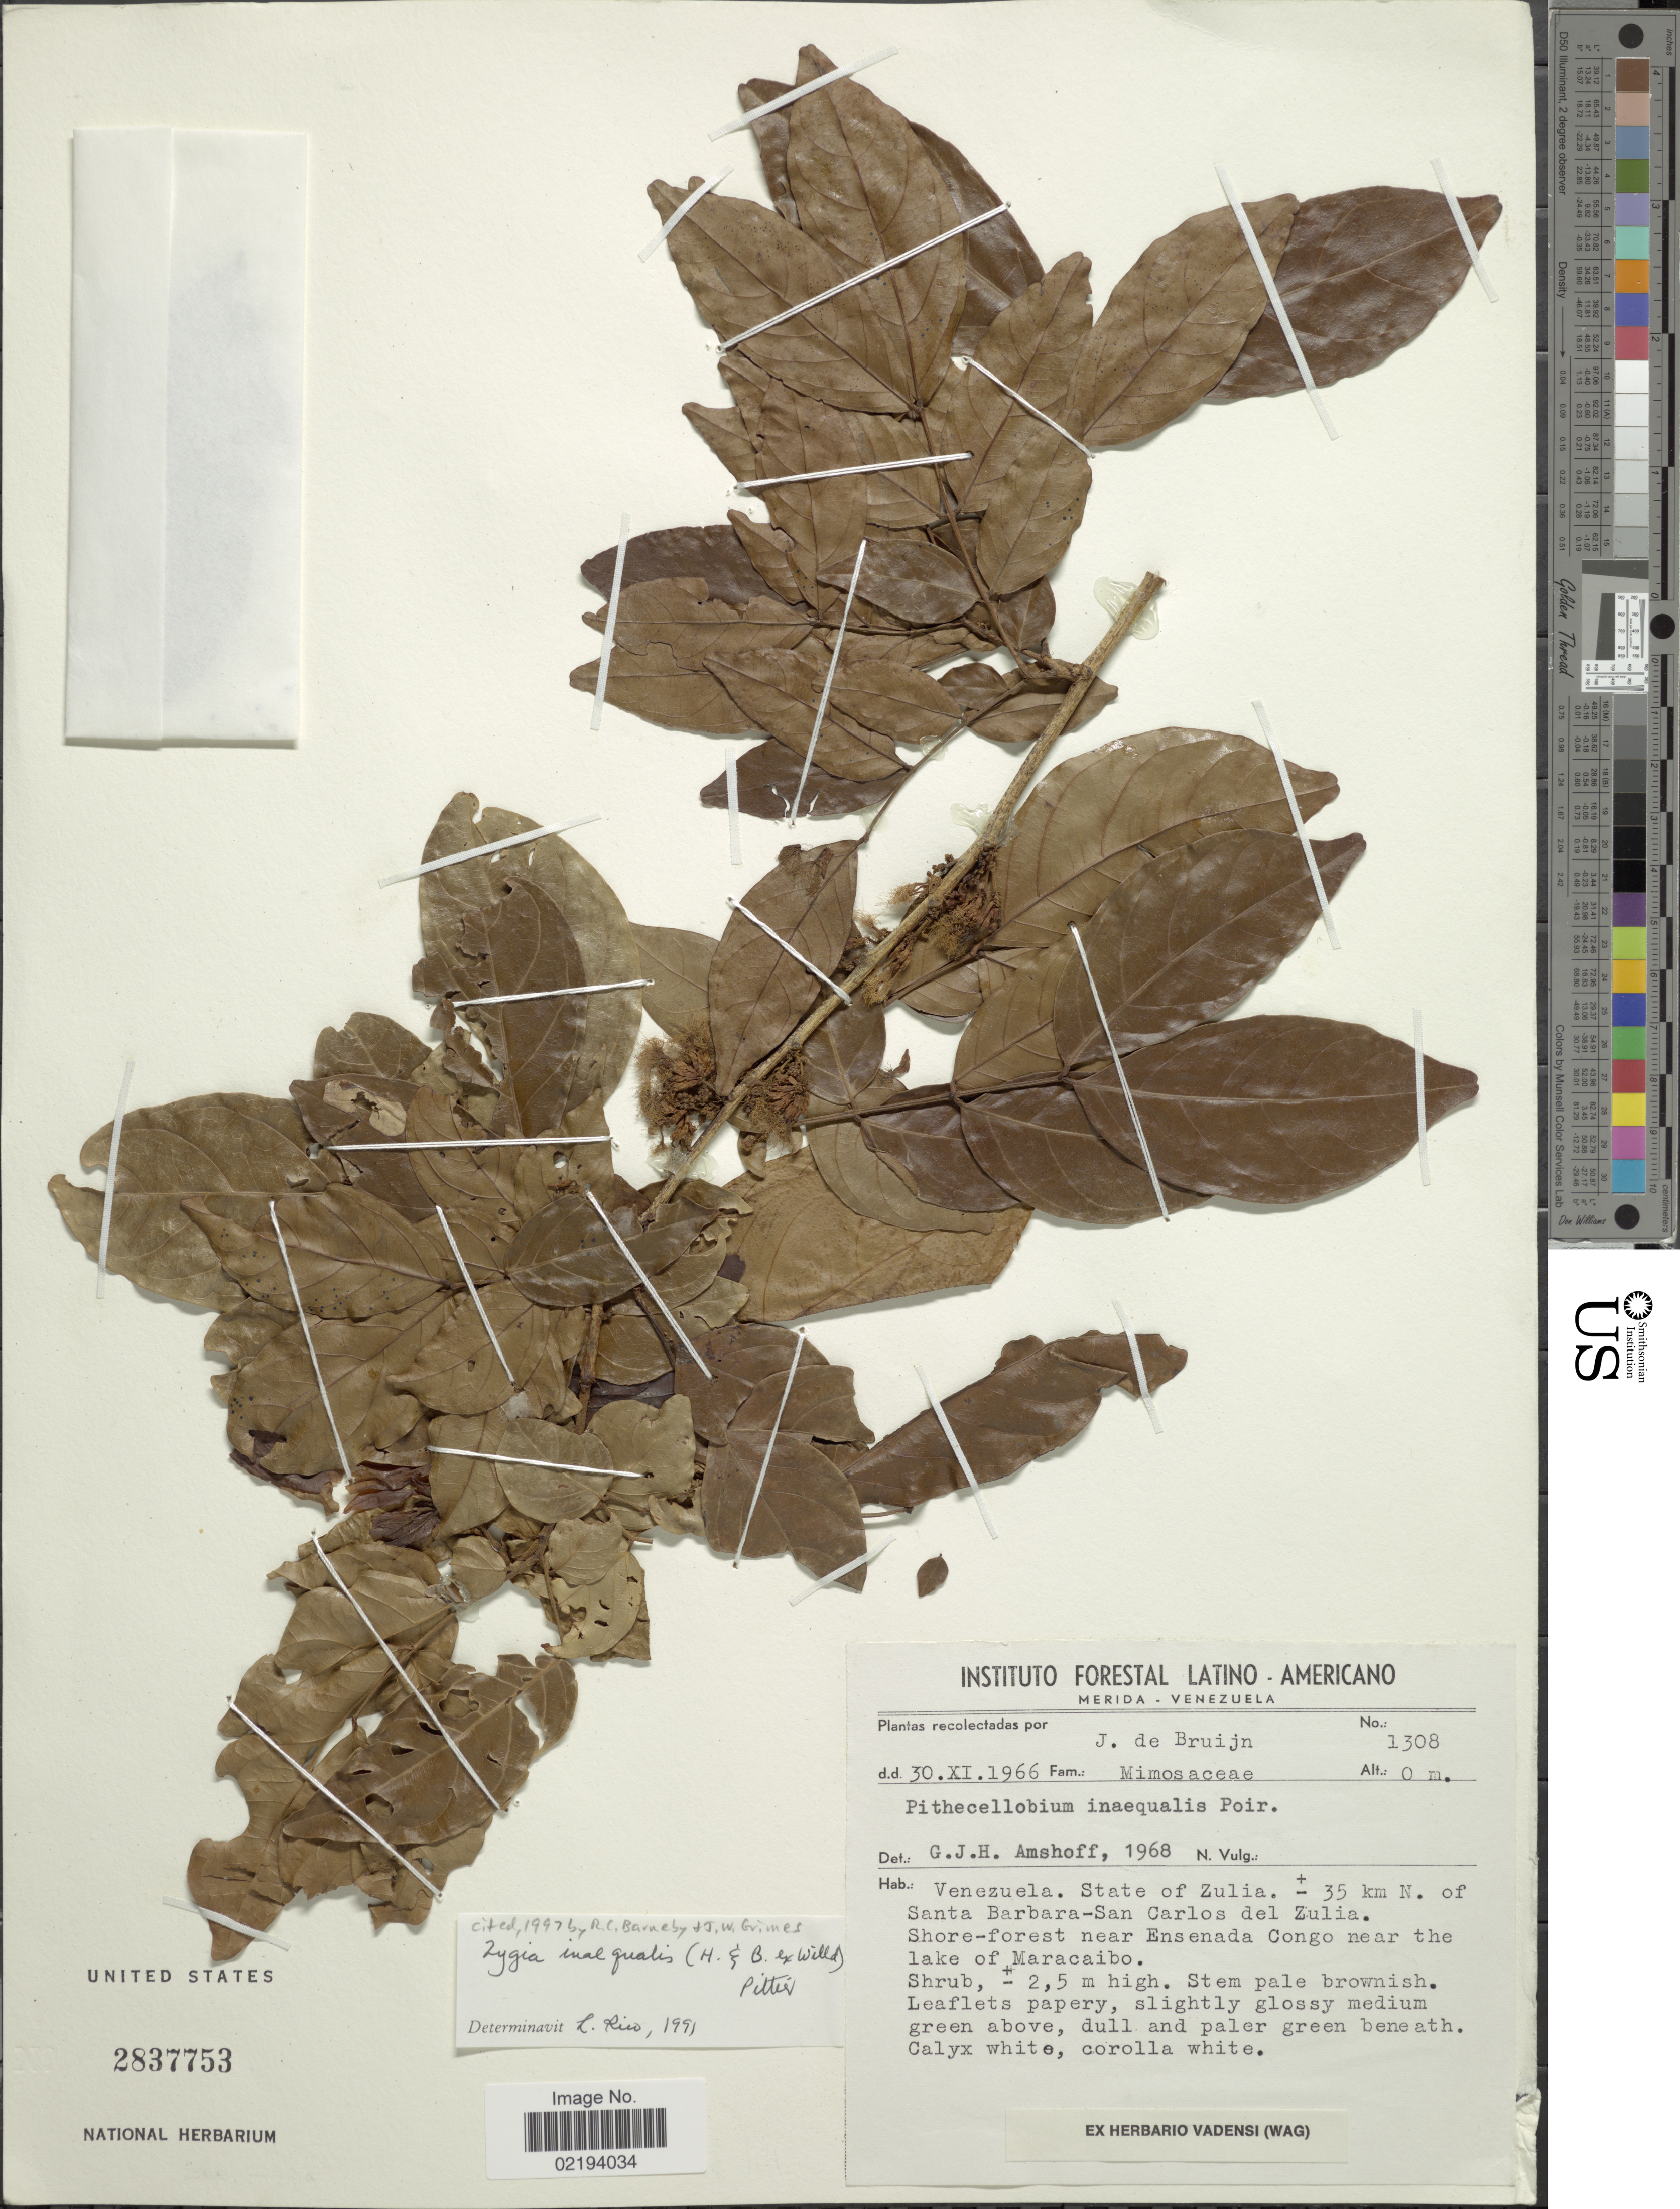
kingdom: Plantae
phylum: Tracheophyta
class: Magnoliopsida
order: Fabales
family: Fabaceae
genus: Zygia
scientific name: Zygia inaequalis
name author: (Humb. & Bonpl. ex Willd.) Pittier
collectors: J. Bruijn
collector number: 1308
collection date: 1966-11-30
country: Venezuela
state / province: Zulia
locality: ± 35 km N of Santa Barbara-San Carlos del Zulia. Shore-forest near Ensenada Congo near the lake of Maracaibo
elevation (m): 0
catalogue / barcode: US 2837753